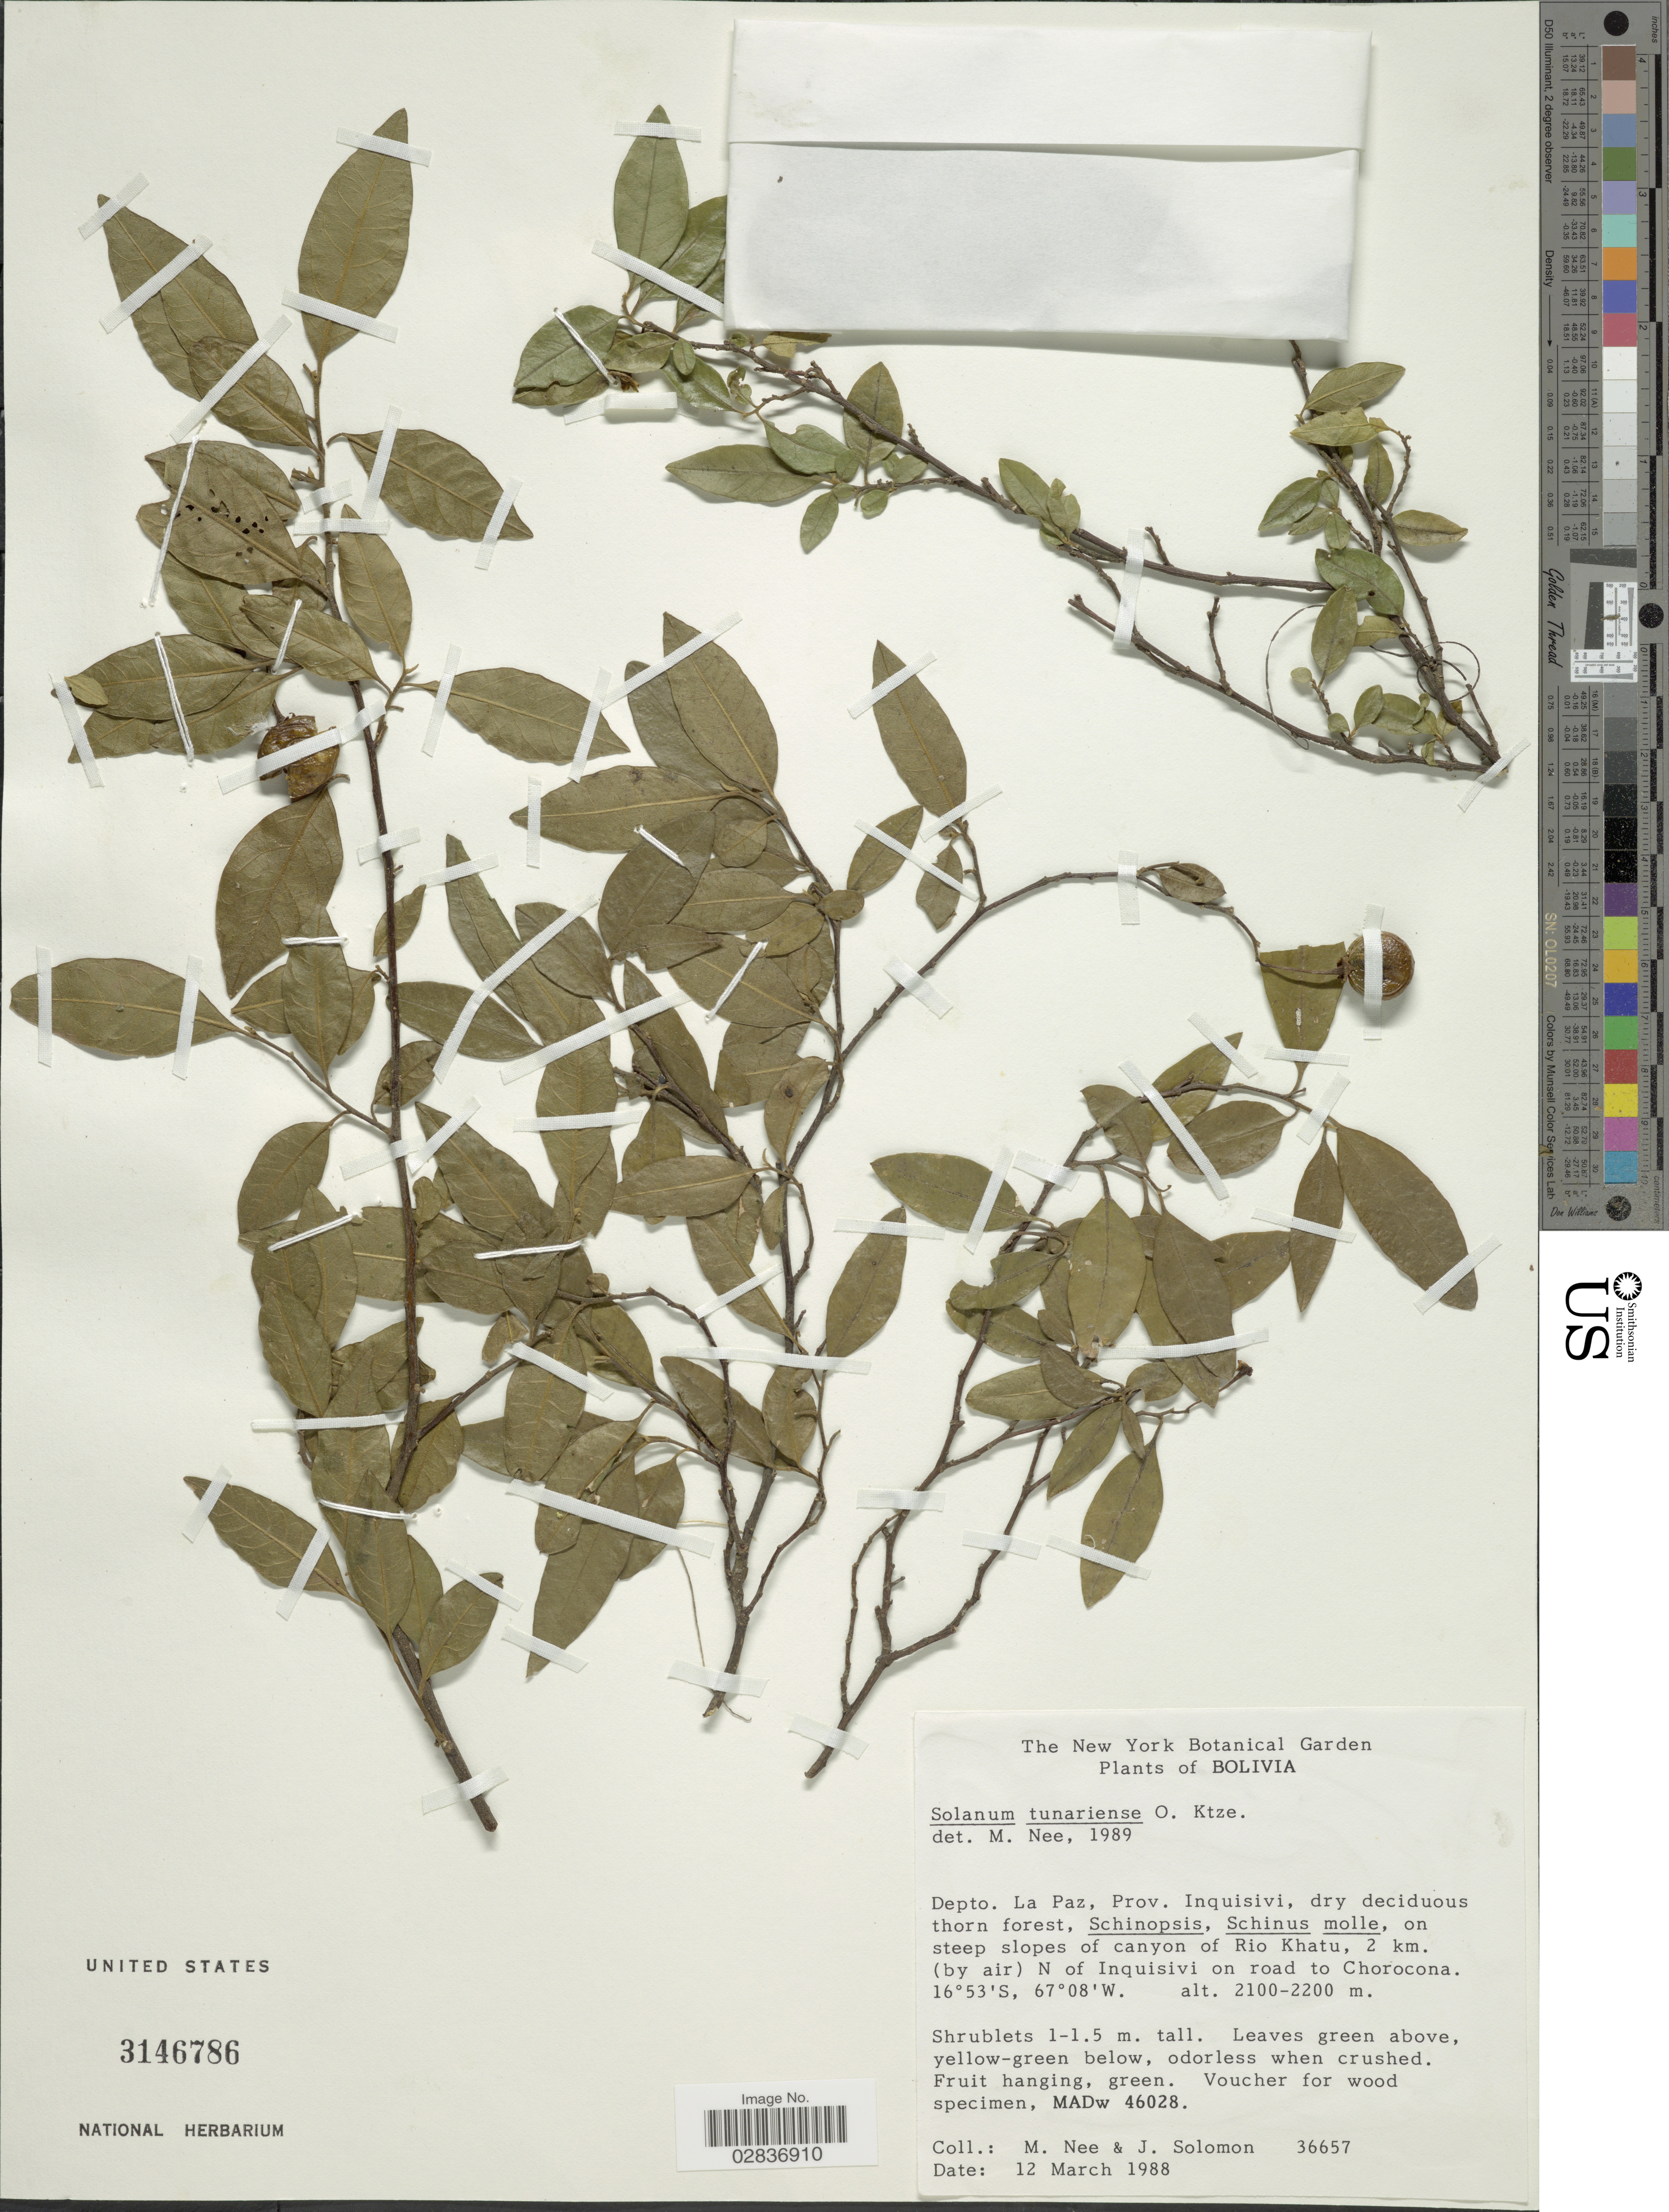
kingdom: Plantae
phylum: Tracheophyta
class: Magnoliopsida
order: Solanales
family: Solanaceae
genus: Solanum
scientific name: Solanum tunariense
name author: Kuntze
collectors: M. Nee & J. Solomon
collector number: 36657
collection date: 1988-03-12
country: Bolivia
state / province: La Paz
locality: Depto. La Paz, Prov. Inquisivi, on steep slopes of canyon of Rio Khatu, 2 km. (by air) N of Inquisivi on road to Chorocona.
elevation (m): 2100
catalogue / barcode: US 3146786